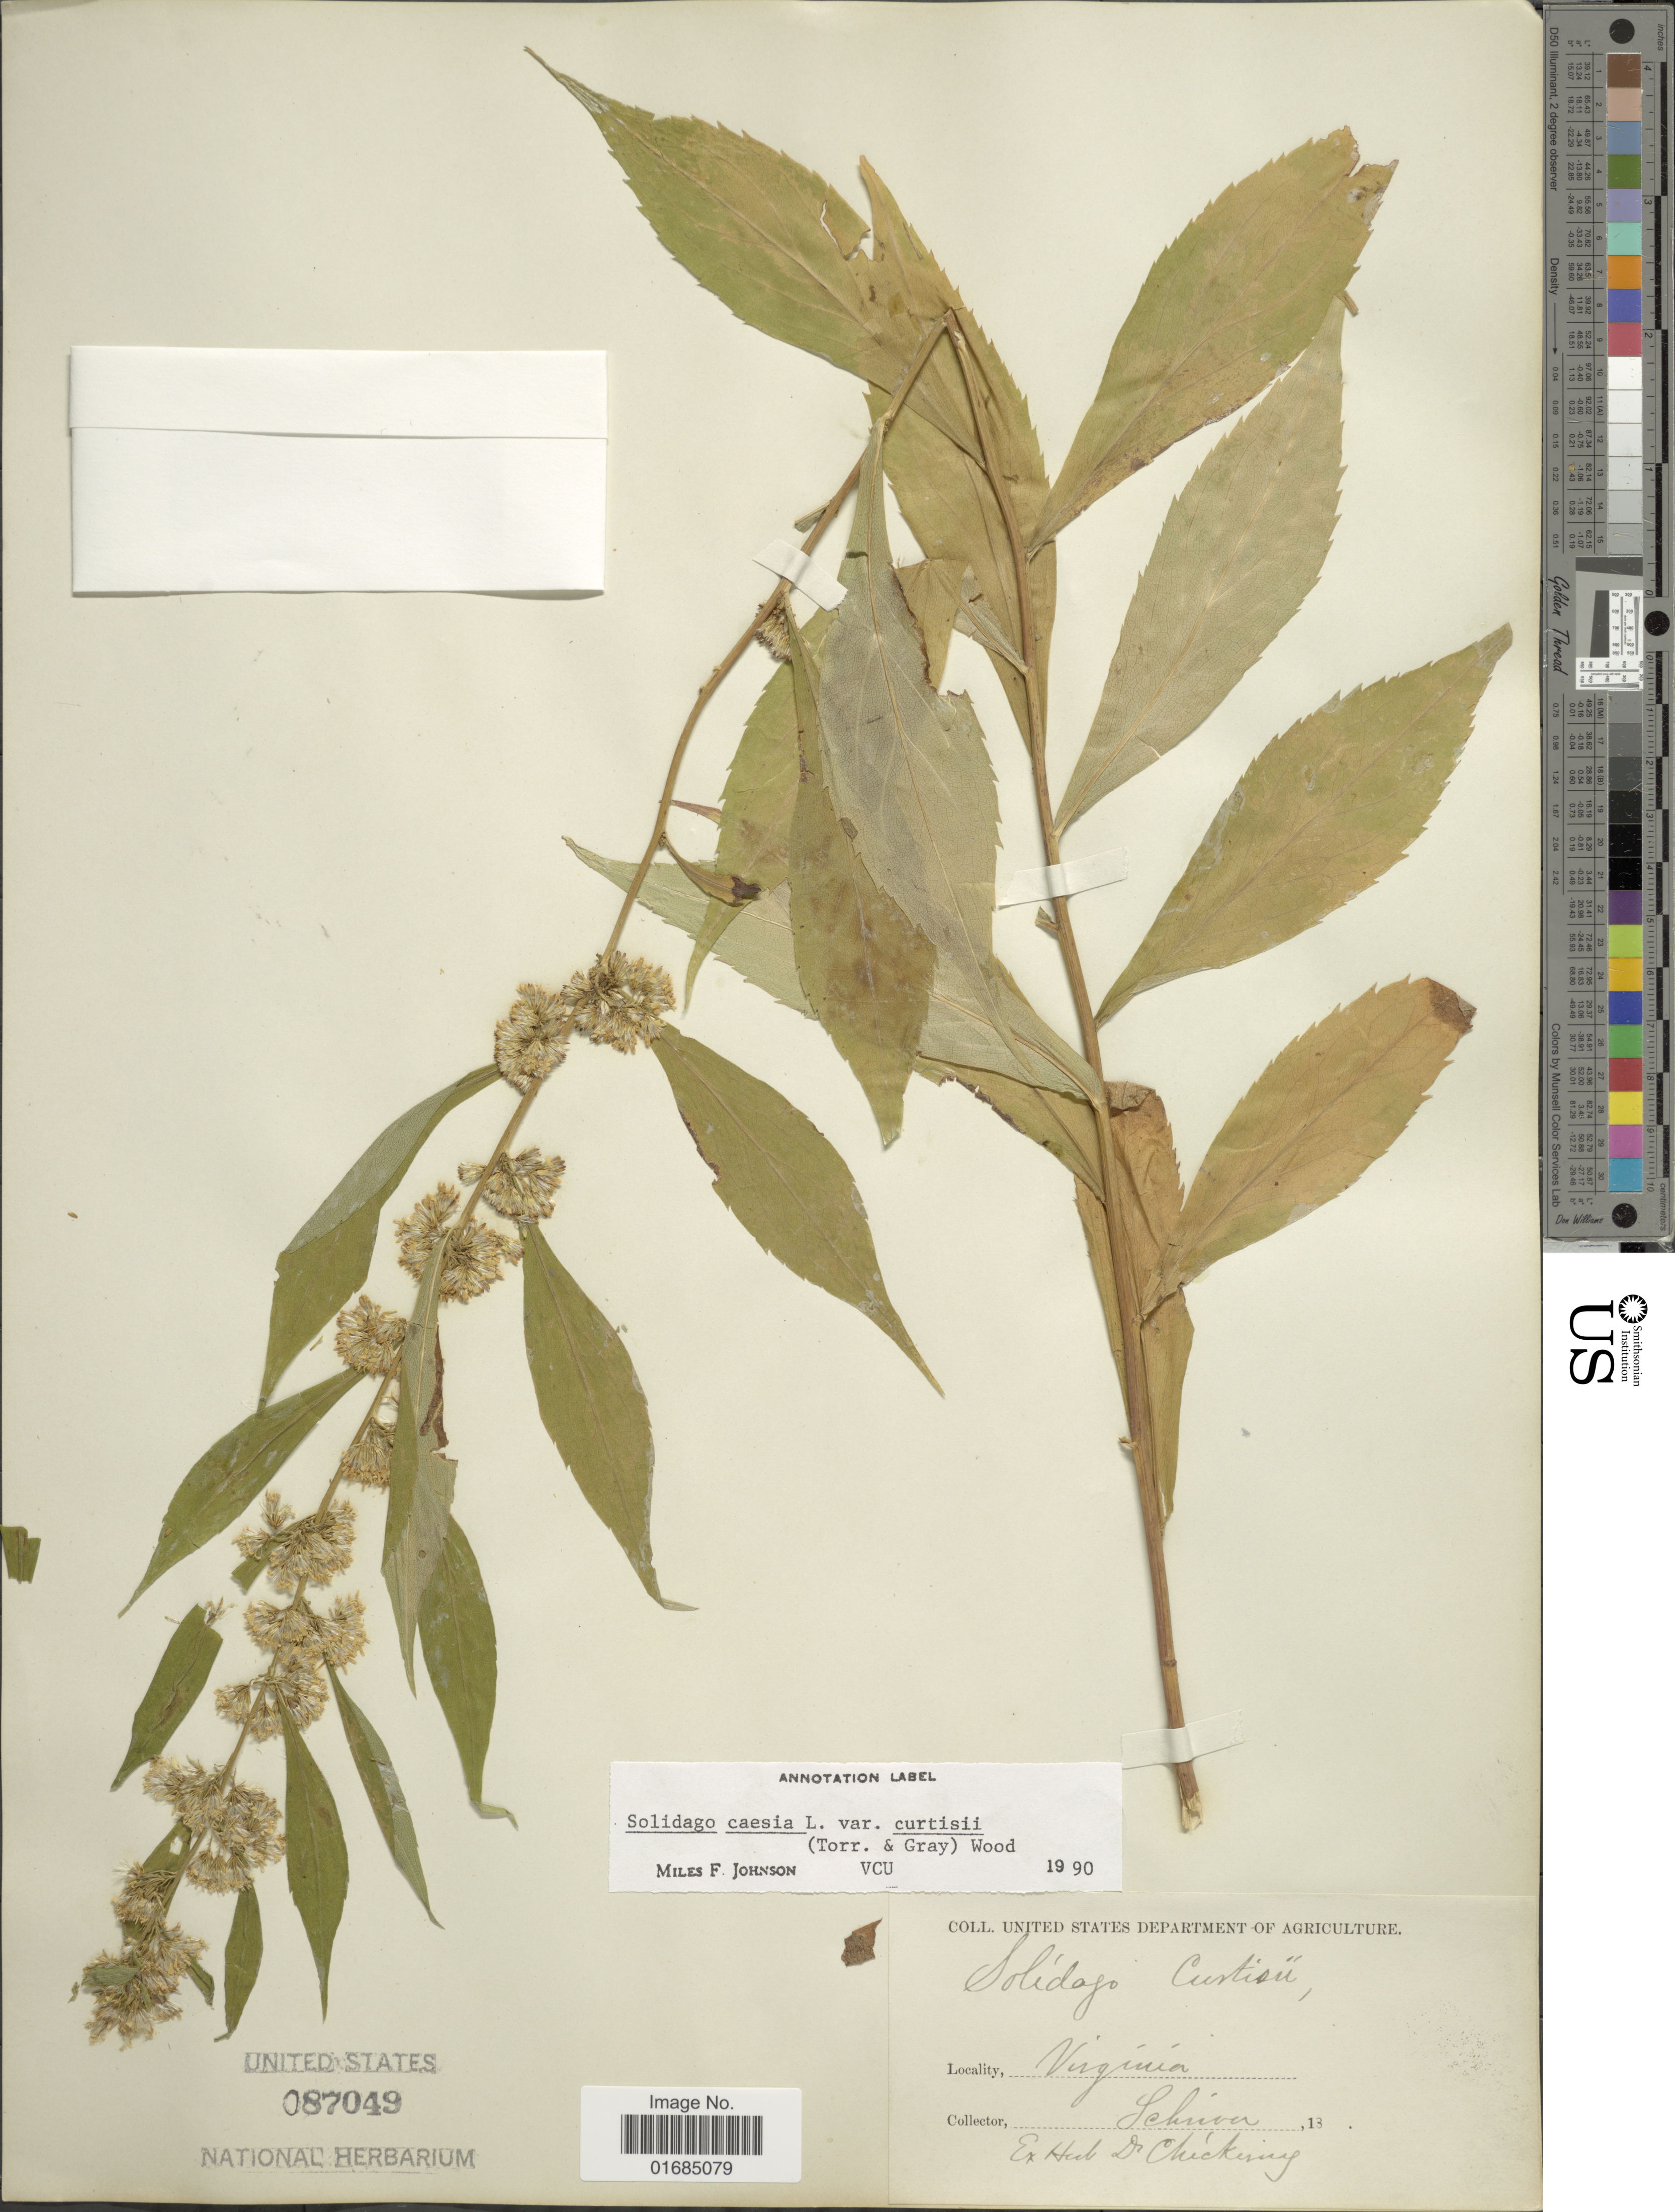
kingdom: Plantae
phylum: Tracheophyta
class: Magnoliopsida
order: Asterales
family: Asteraceae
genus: Solidago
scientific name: Solidago caesia var. curtisii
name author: (Torr. & A. Gray) C.E.S. Taylor & R.J. Taylor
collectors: Schriver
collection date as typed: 18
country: United States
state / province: Virginia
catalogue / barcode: US 87049